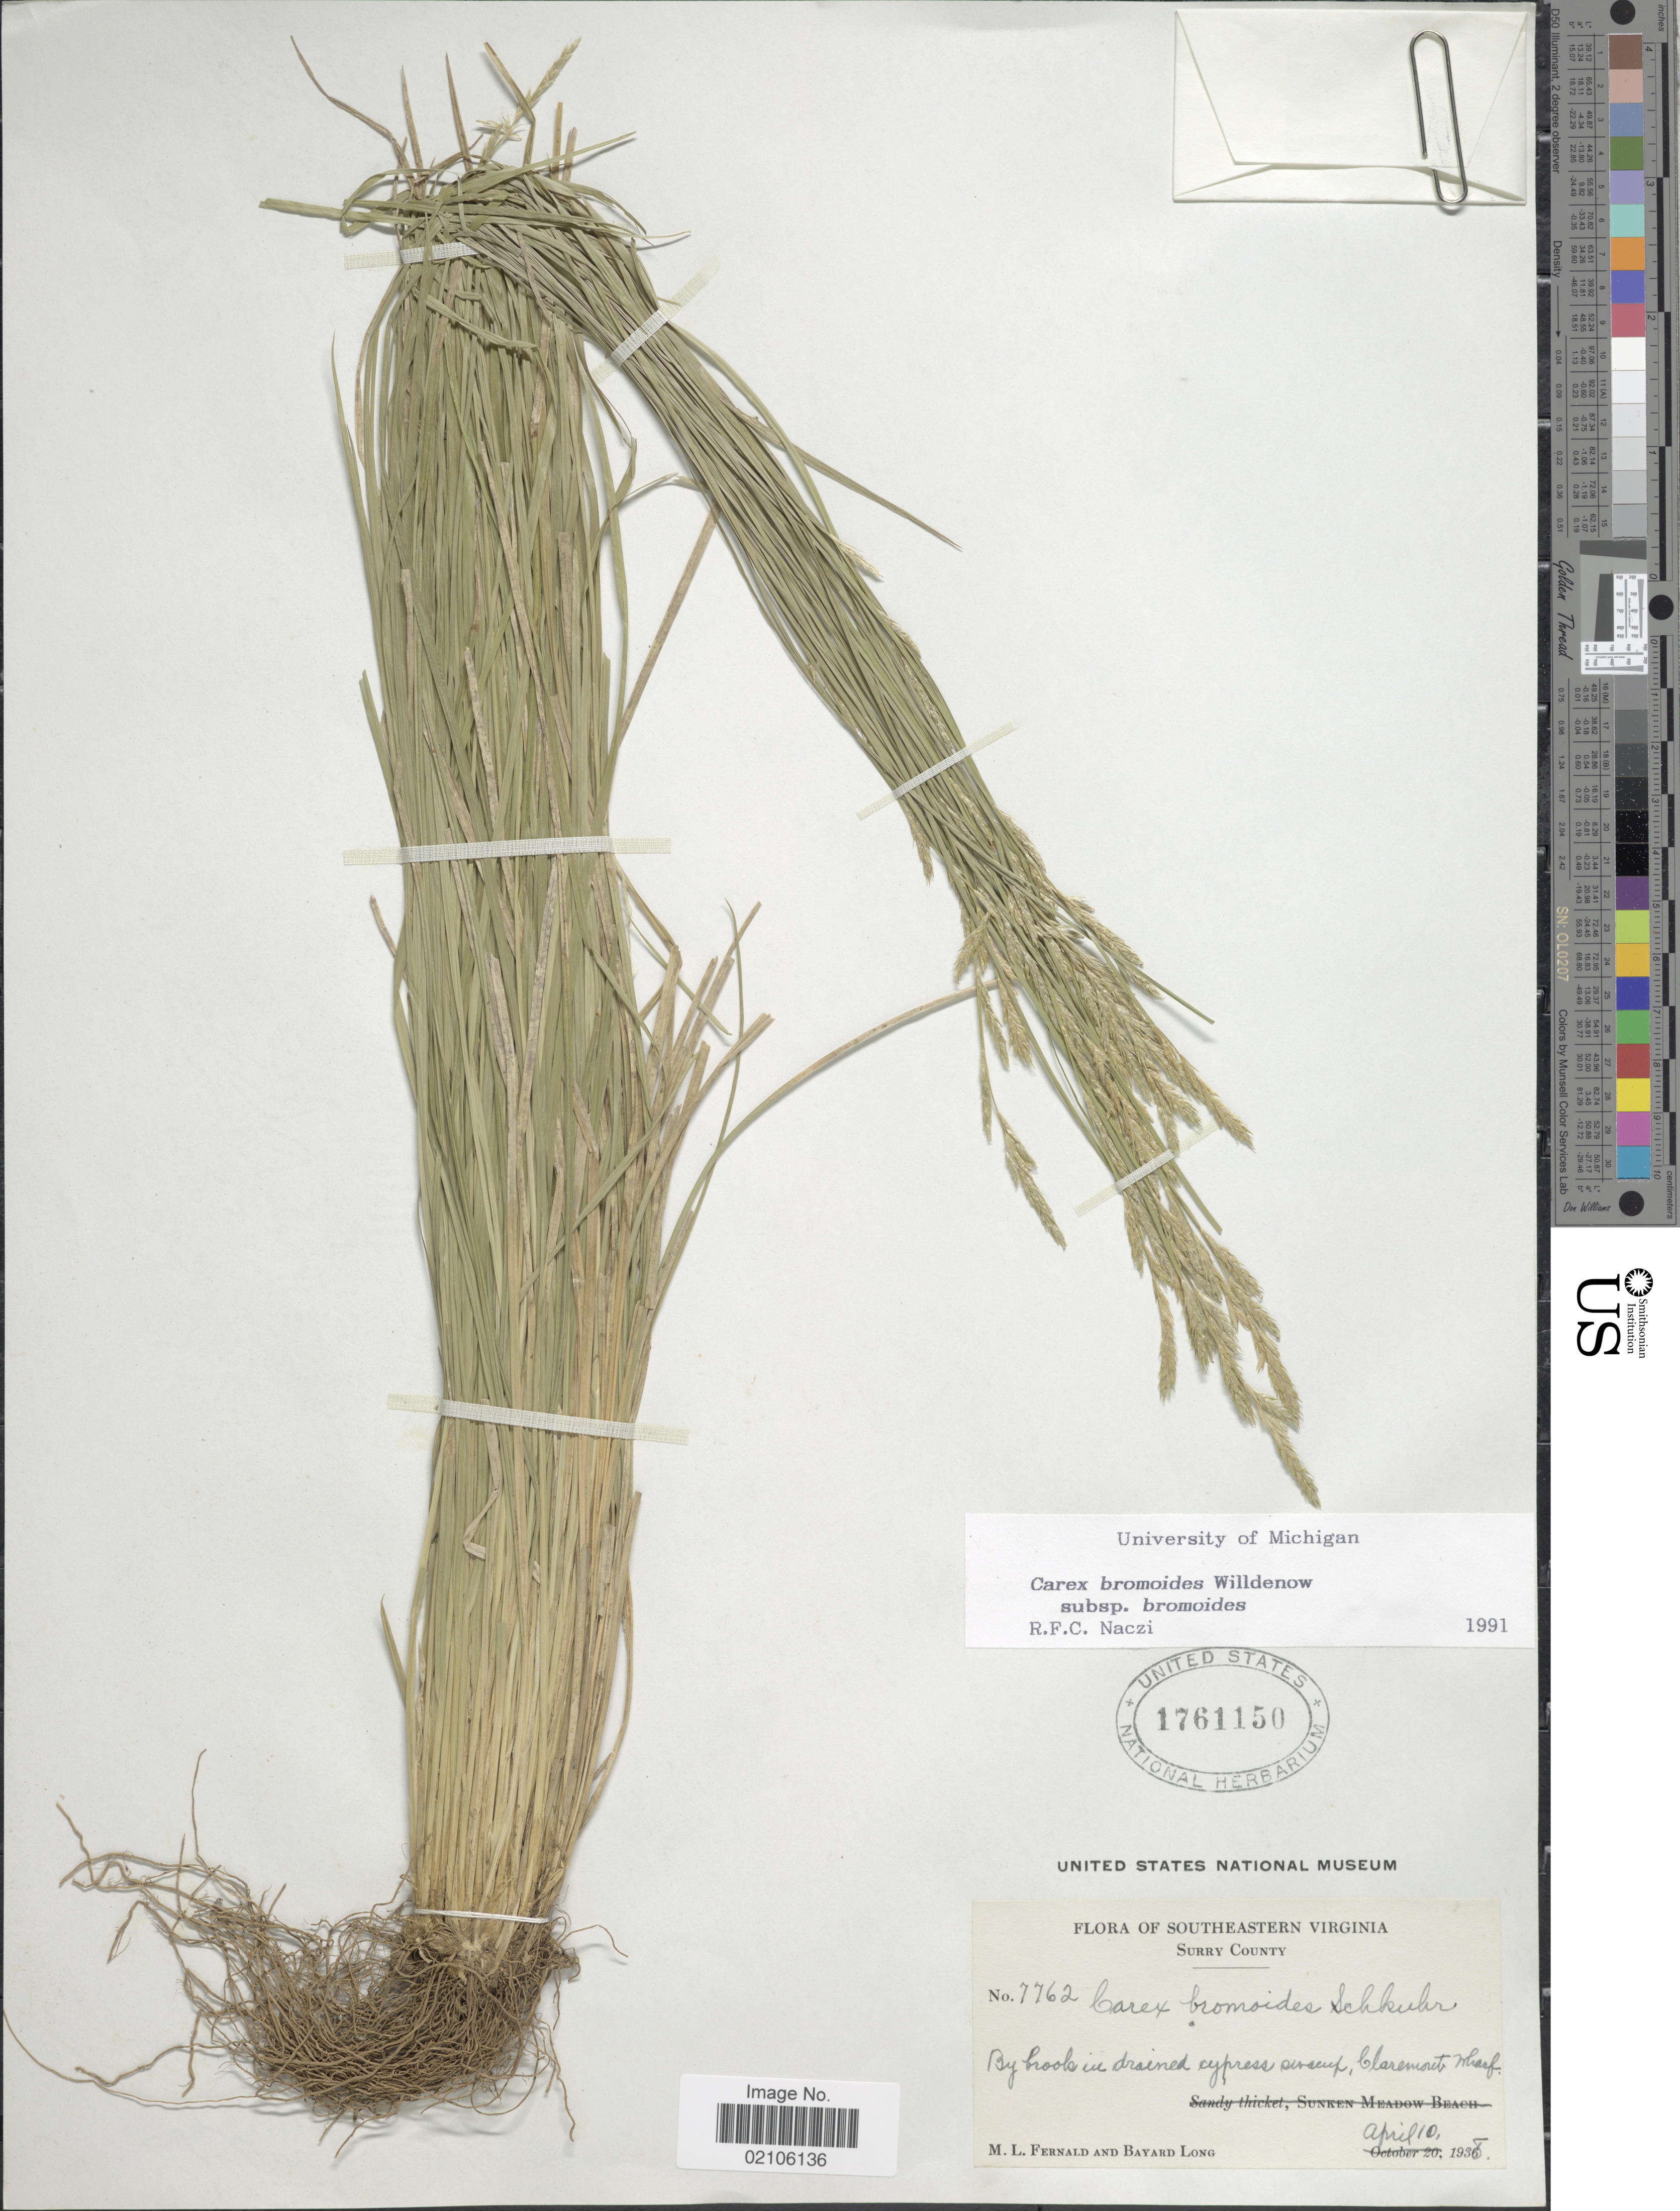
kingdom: Plantae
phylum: Tracheophyta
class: Liliopsida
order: Poales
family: Cyperaceae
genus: Carex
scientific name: Carex bromoides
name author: Willd.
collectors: M. L. Fernald & B. Long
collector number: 7762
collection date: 1938-04-10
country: United States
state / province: Virginia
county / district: Surry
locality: Southeastern Virginia, Surry County, By brooks in drained cypress swamp, Claremont Wharf.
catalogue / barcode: US 1761150